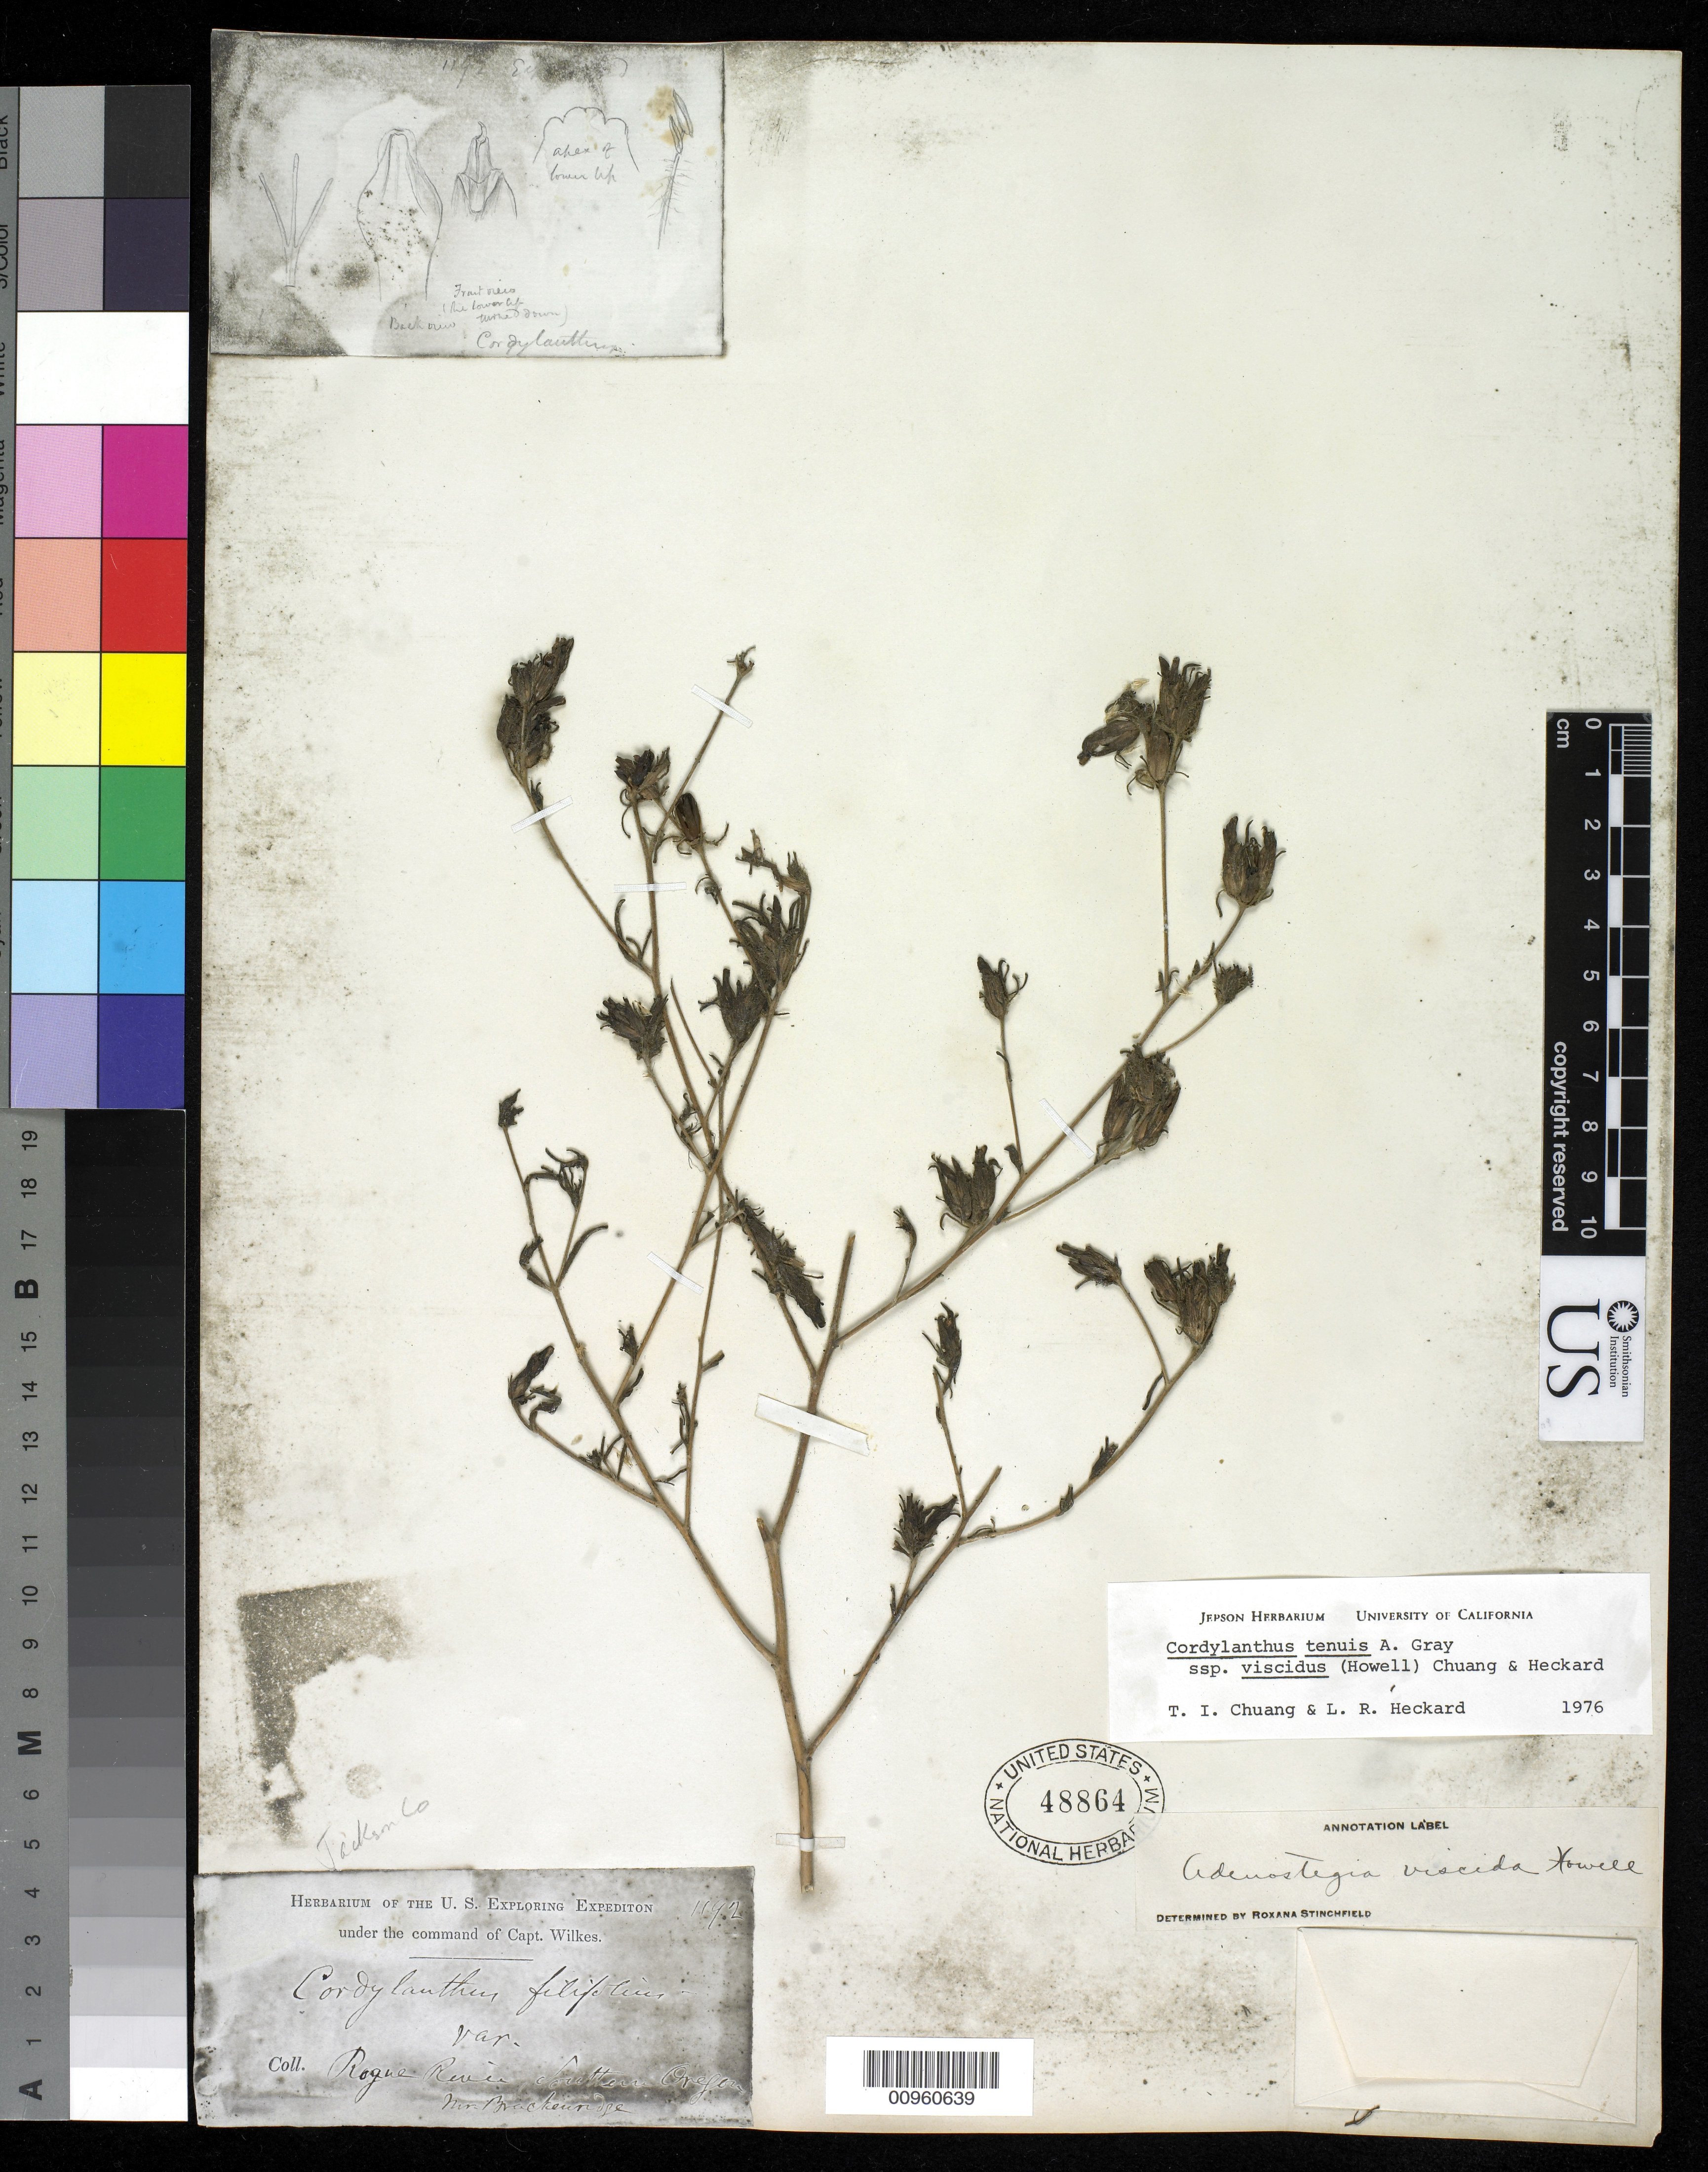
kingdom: Plantae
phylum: Tracheophyta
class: Magnoliopsida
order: Lamiales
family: Orobanchaceae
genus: Cordylanthus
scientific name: Cordylanthus tenuis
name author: A. Gray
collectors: Wilkes Explor. Exped.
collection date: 1838/1842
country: United States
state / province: Oregon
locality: Rogue River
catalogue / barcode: US 48864